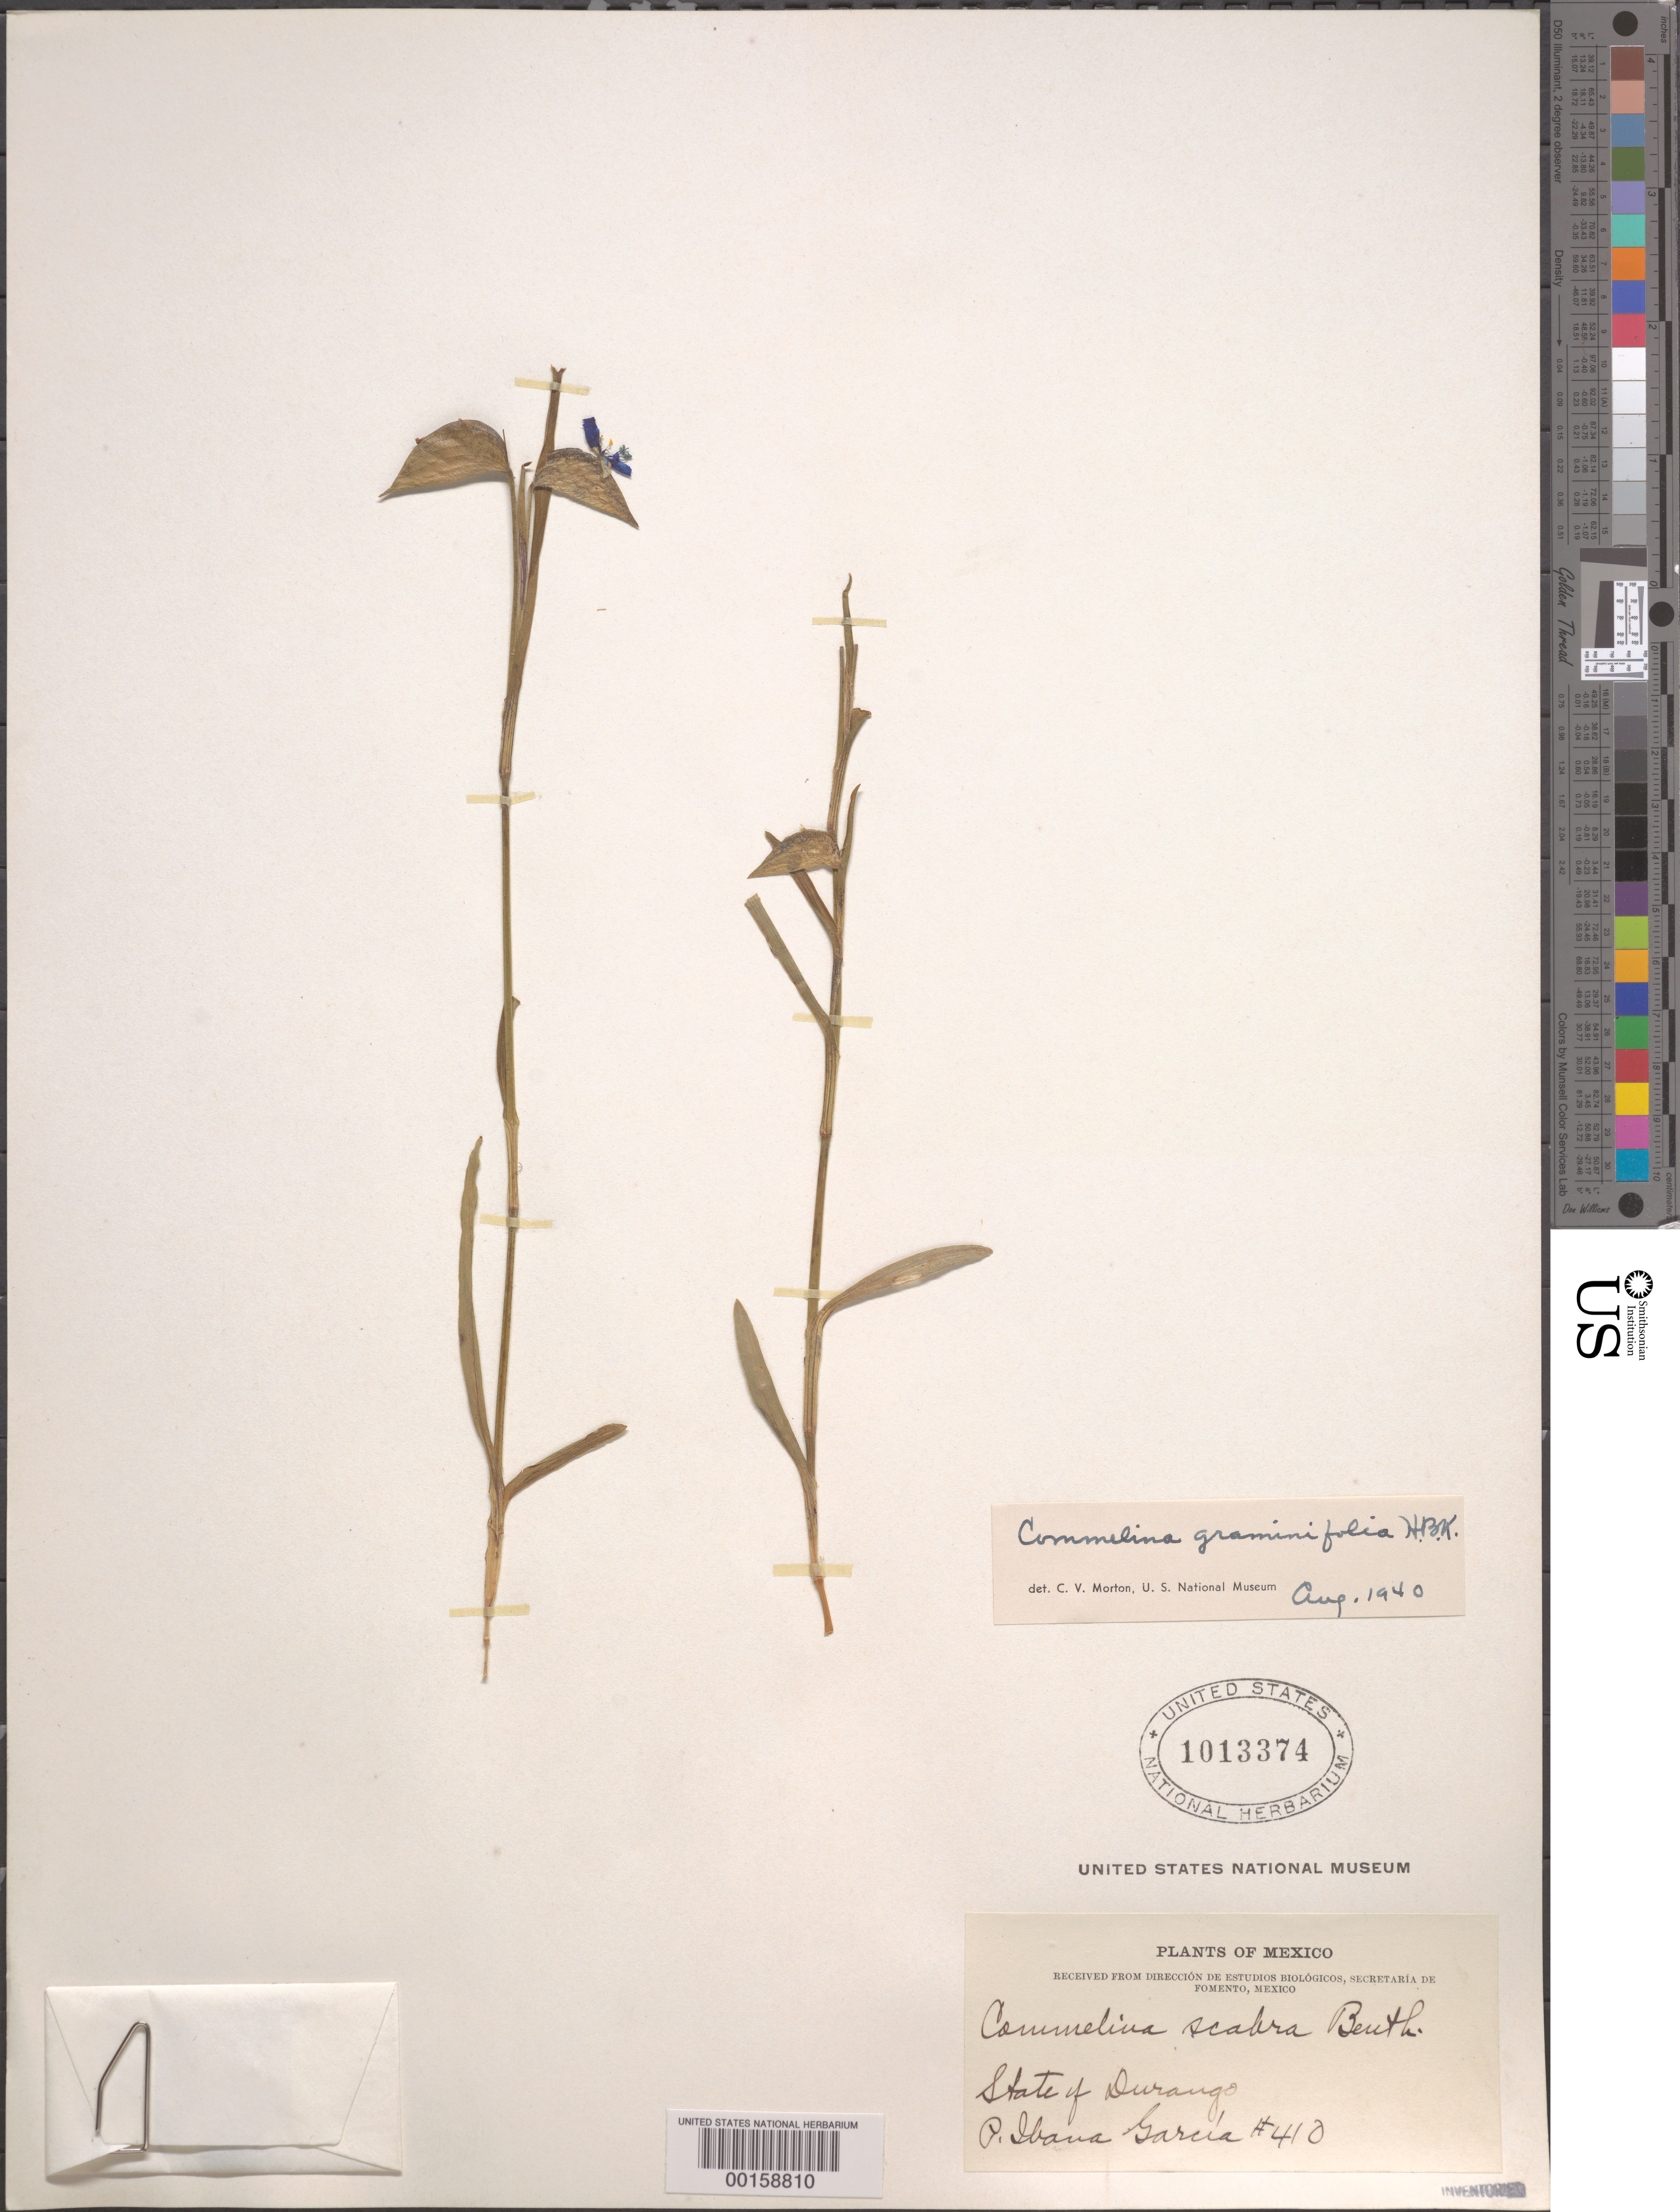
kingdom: Plantae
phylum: Tracheophyta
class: Liliopsida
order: Commelinales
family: Commelinaceae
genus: Commelina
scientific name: Commelina graminifolia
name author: Kunth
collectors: I. Garcia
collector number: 410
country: Mexico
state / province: Durango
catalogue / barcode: US 1013374